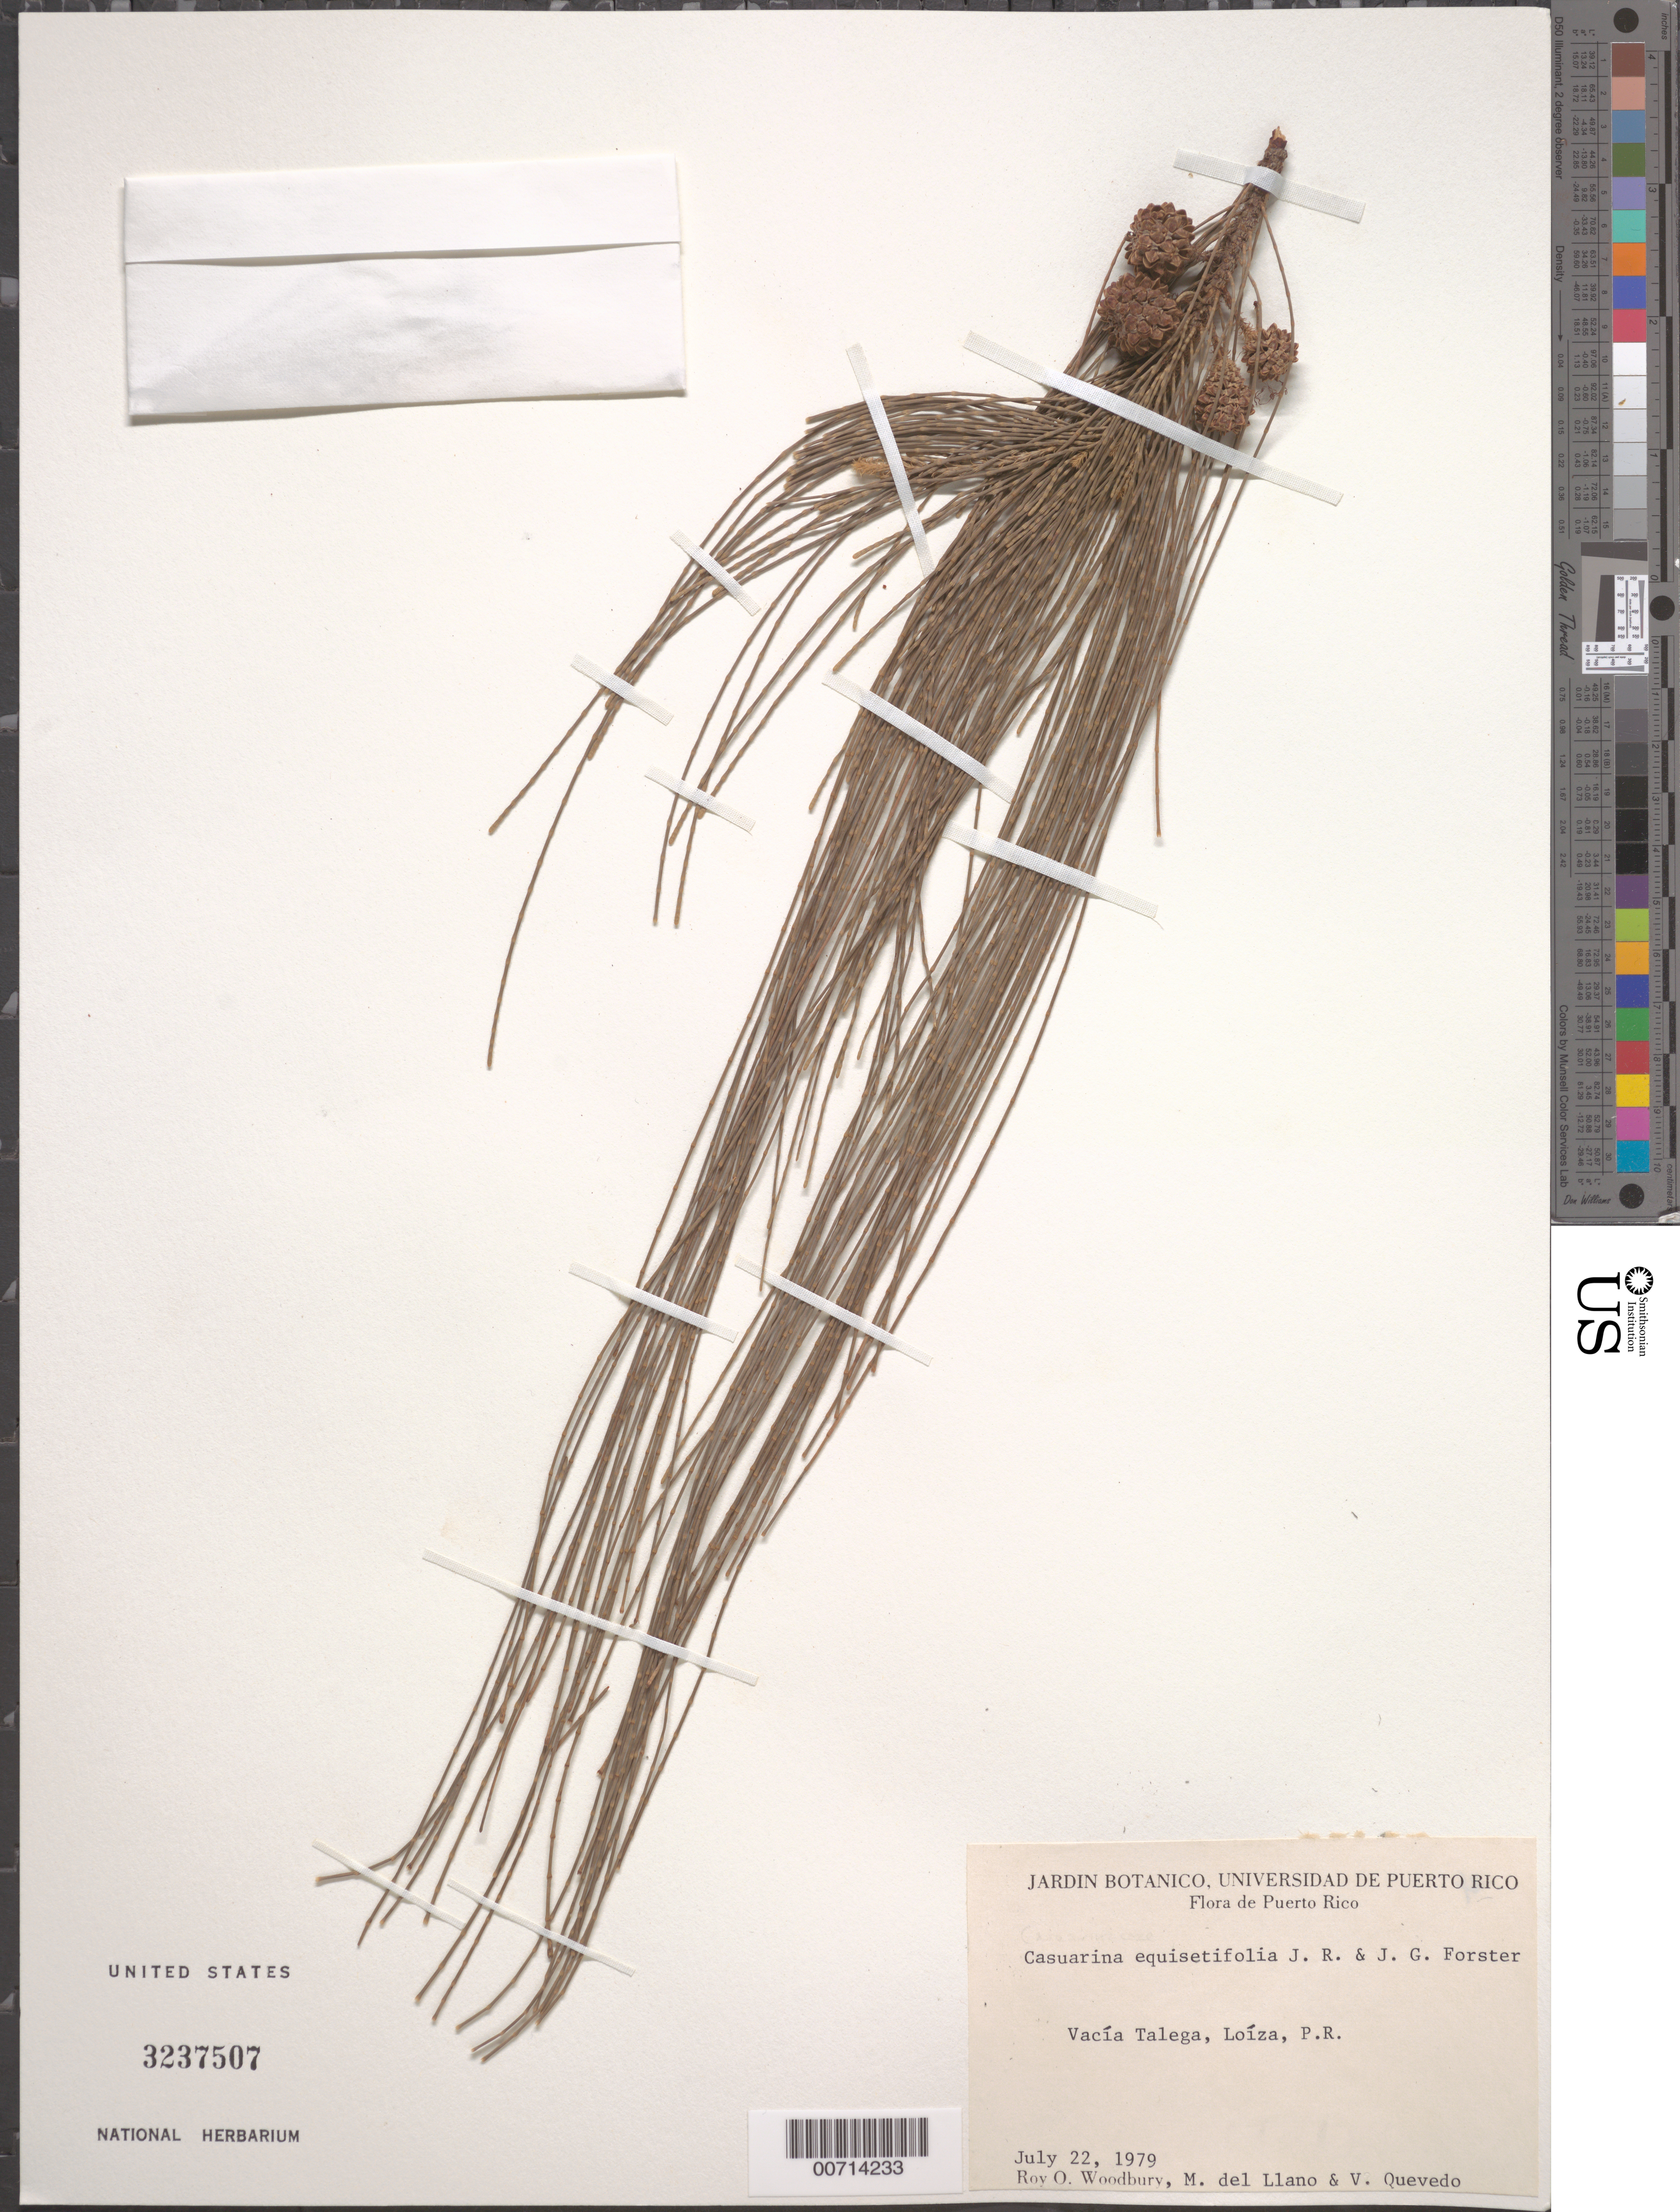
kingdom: Plantae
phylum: Tracheophyta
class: Magnoliopsida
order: Fagales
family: Casuarinaceae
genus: Casuarina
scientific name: Casuarina equisetifolia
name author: L.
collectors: R. O. Woodbury, M. Llano & V. Quevedo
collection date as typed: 22 Jul 1979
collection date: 1979-07-22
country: Puerto Rico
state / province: Carolina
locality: Vacía Talega, Loíza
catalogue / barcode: US 3237507